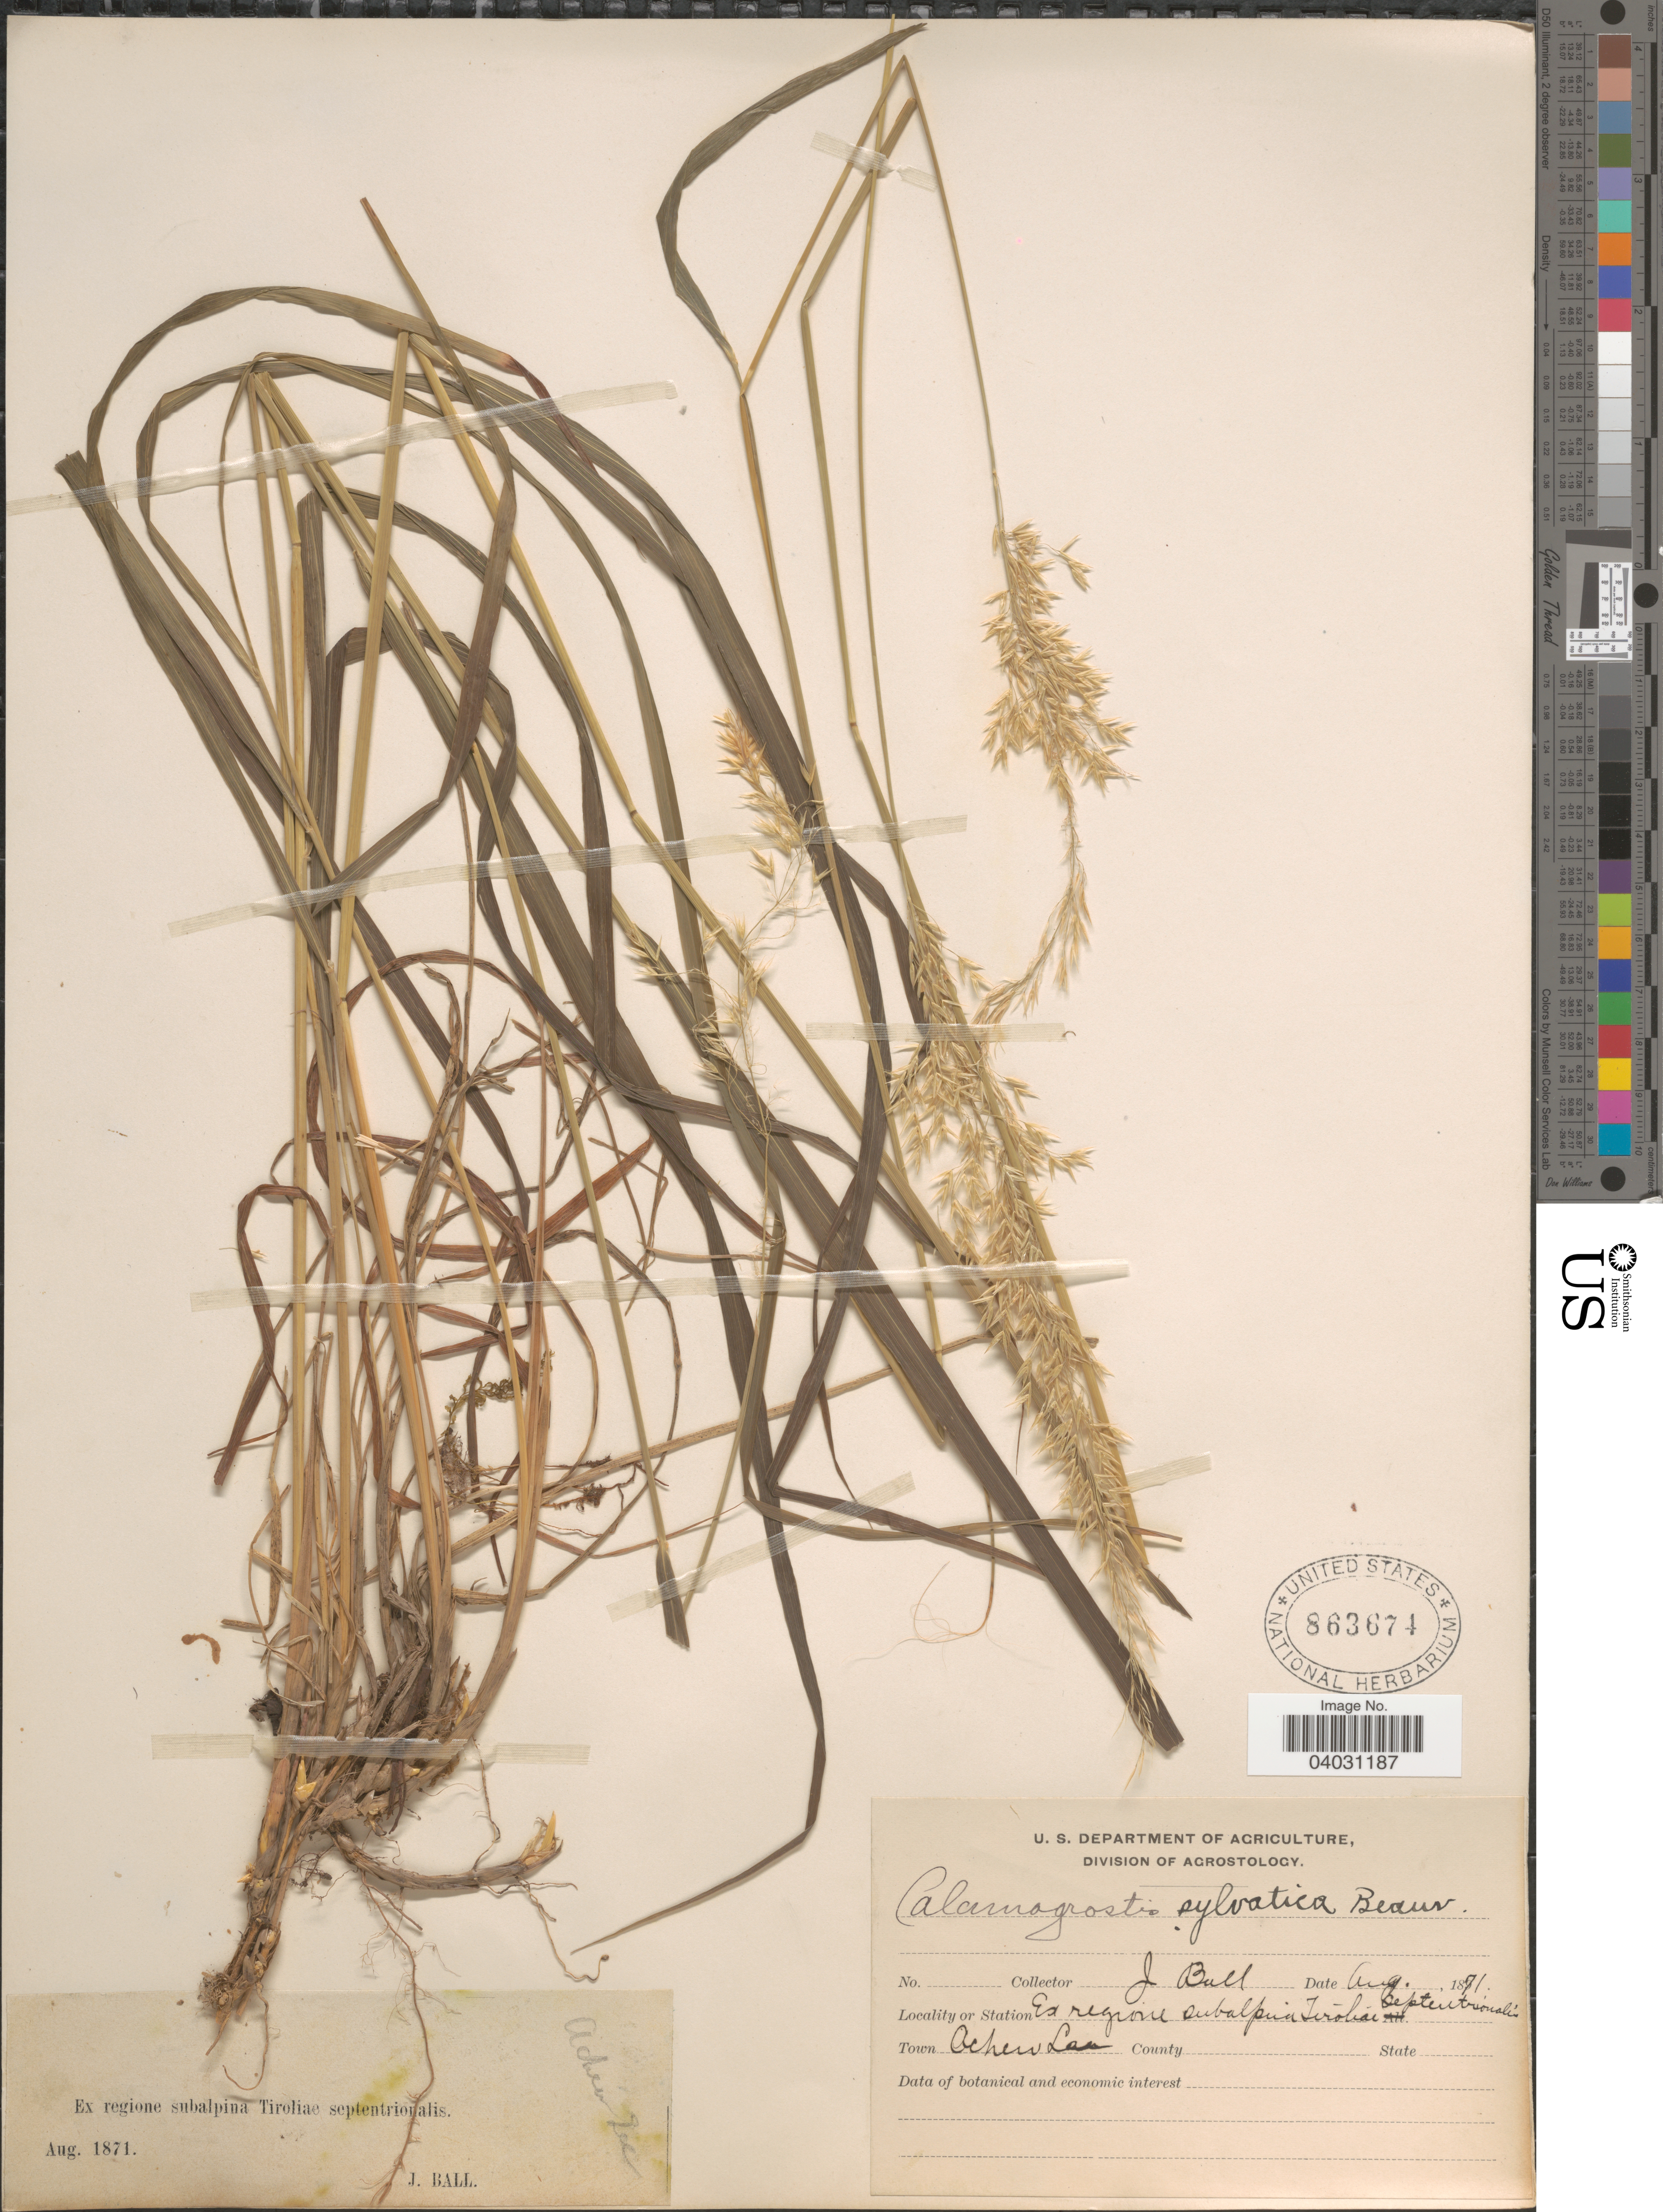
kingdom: Plantae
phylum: Tracheophyta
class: Liliopsida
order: Poales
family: Poaceae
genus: Calamagrostis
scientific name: Calamagrostis arundinacea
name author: (L.) Roth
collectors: J. Ball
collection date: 1871-08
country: Austria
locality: Station Ex regione subalpina Tiroliae septentrionalis. Town Ochen Lans.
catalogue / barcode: US 863674